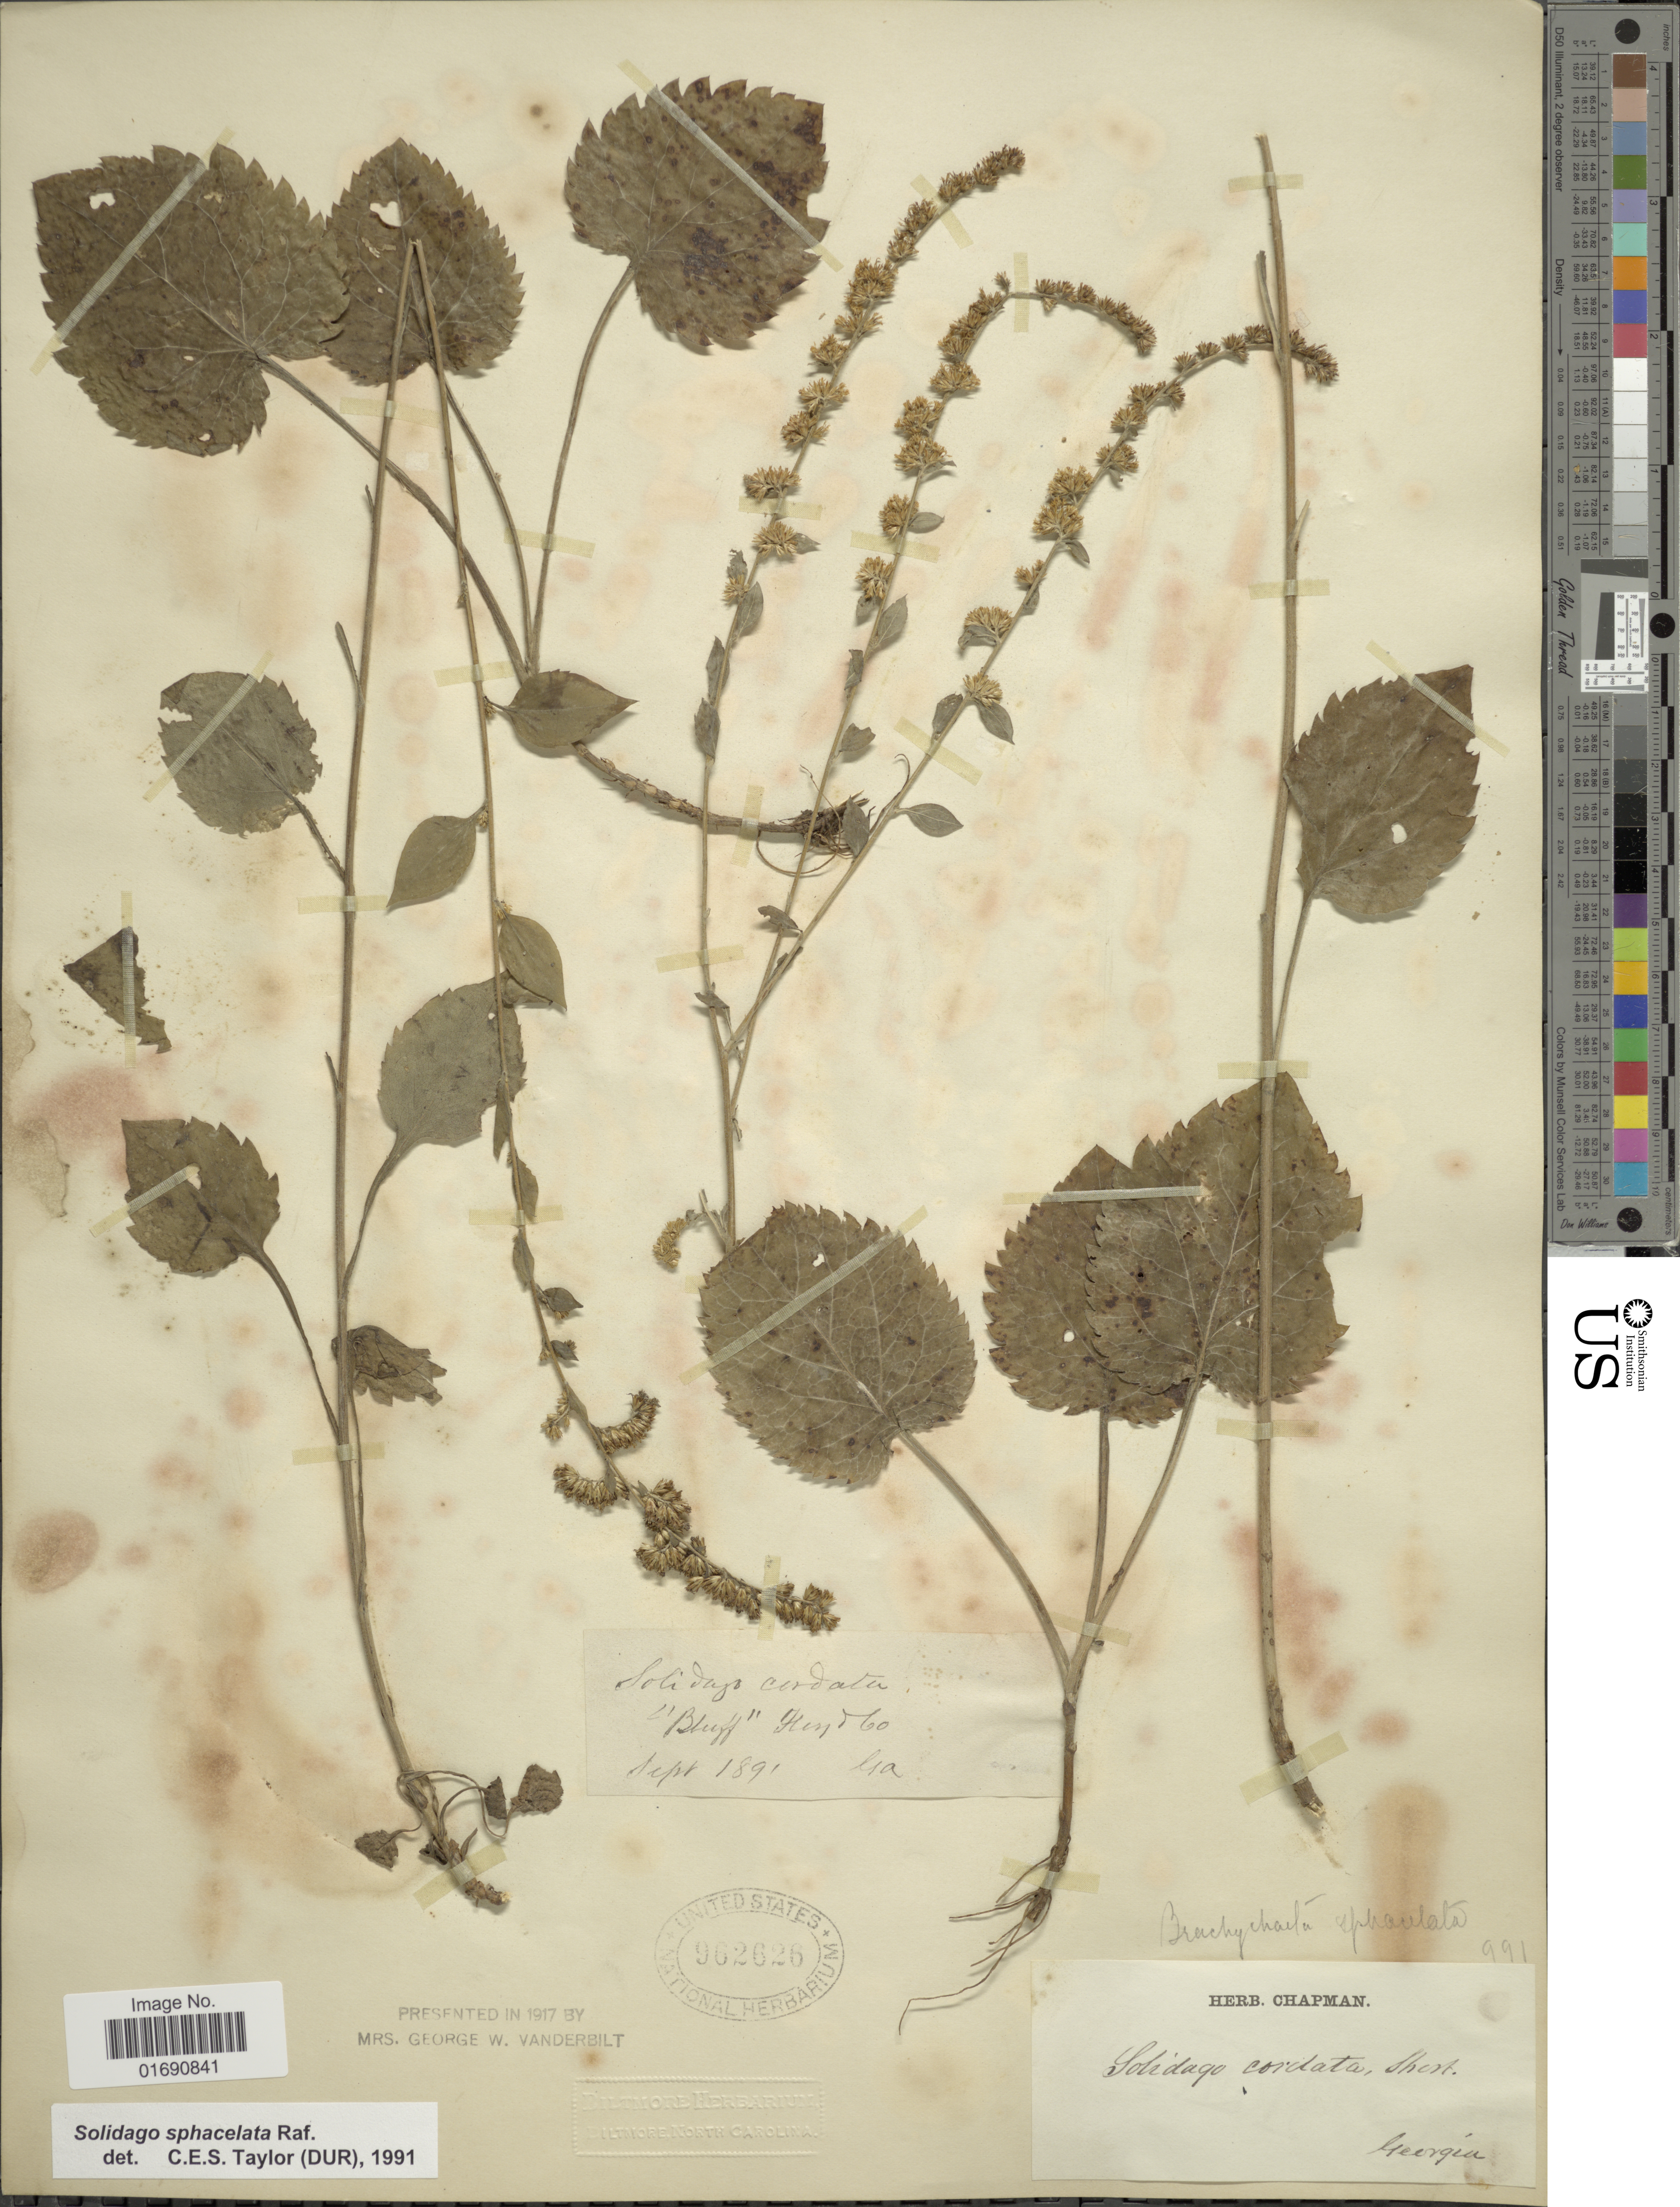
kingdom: Plantae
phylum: Tracheophyta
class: Magnoliopsida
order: Asterales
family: Asteraceae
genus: Solidago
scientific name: Solidago sphacelata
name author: Raf.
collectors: ex herb. Chapman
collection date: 1891-09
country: United States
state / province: Georgia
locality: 'Bluff' Floyd Co.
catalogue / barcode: US 962626